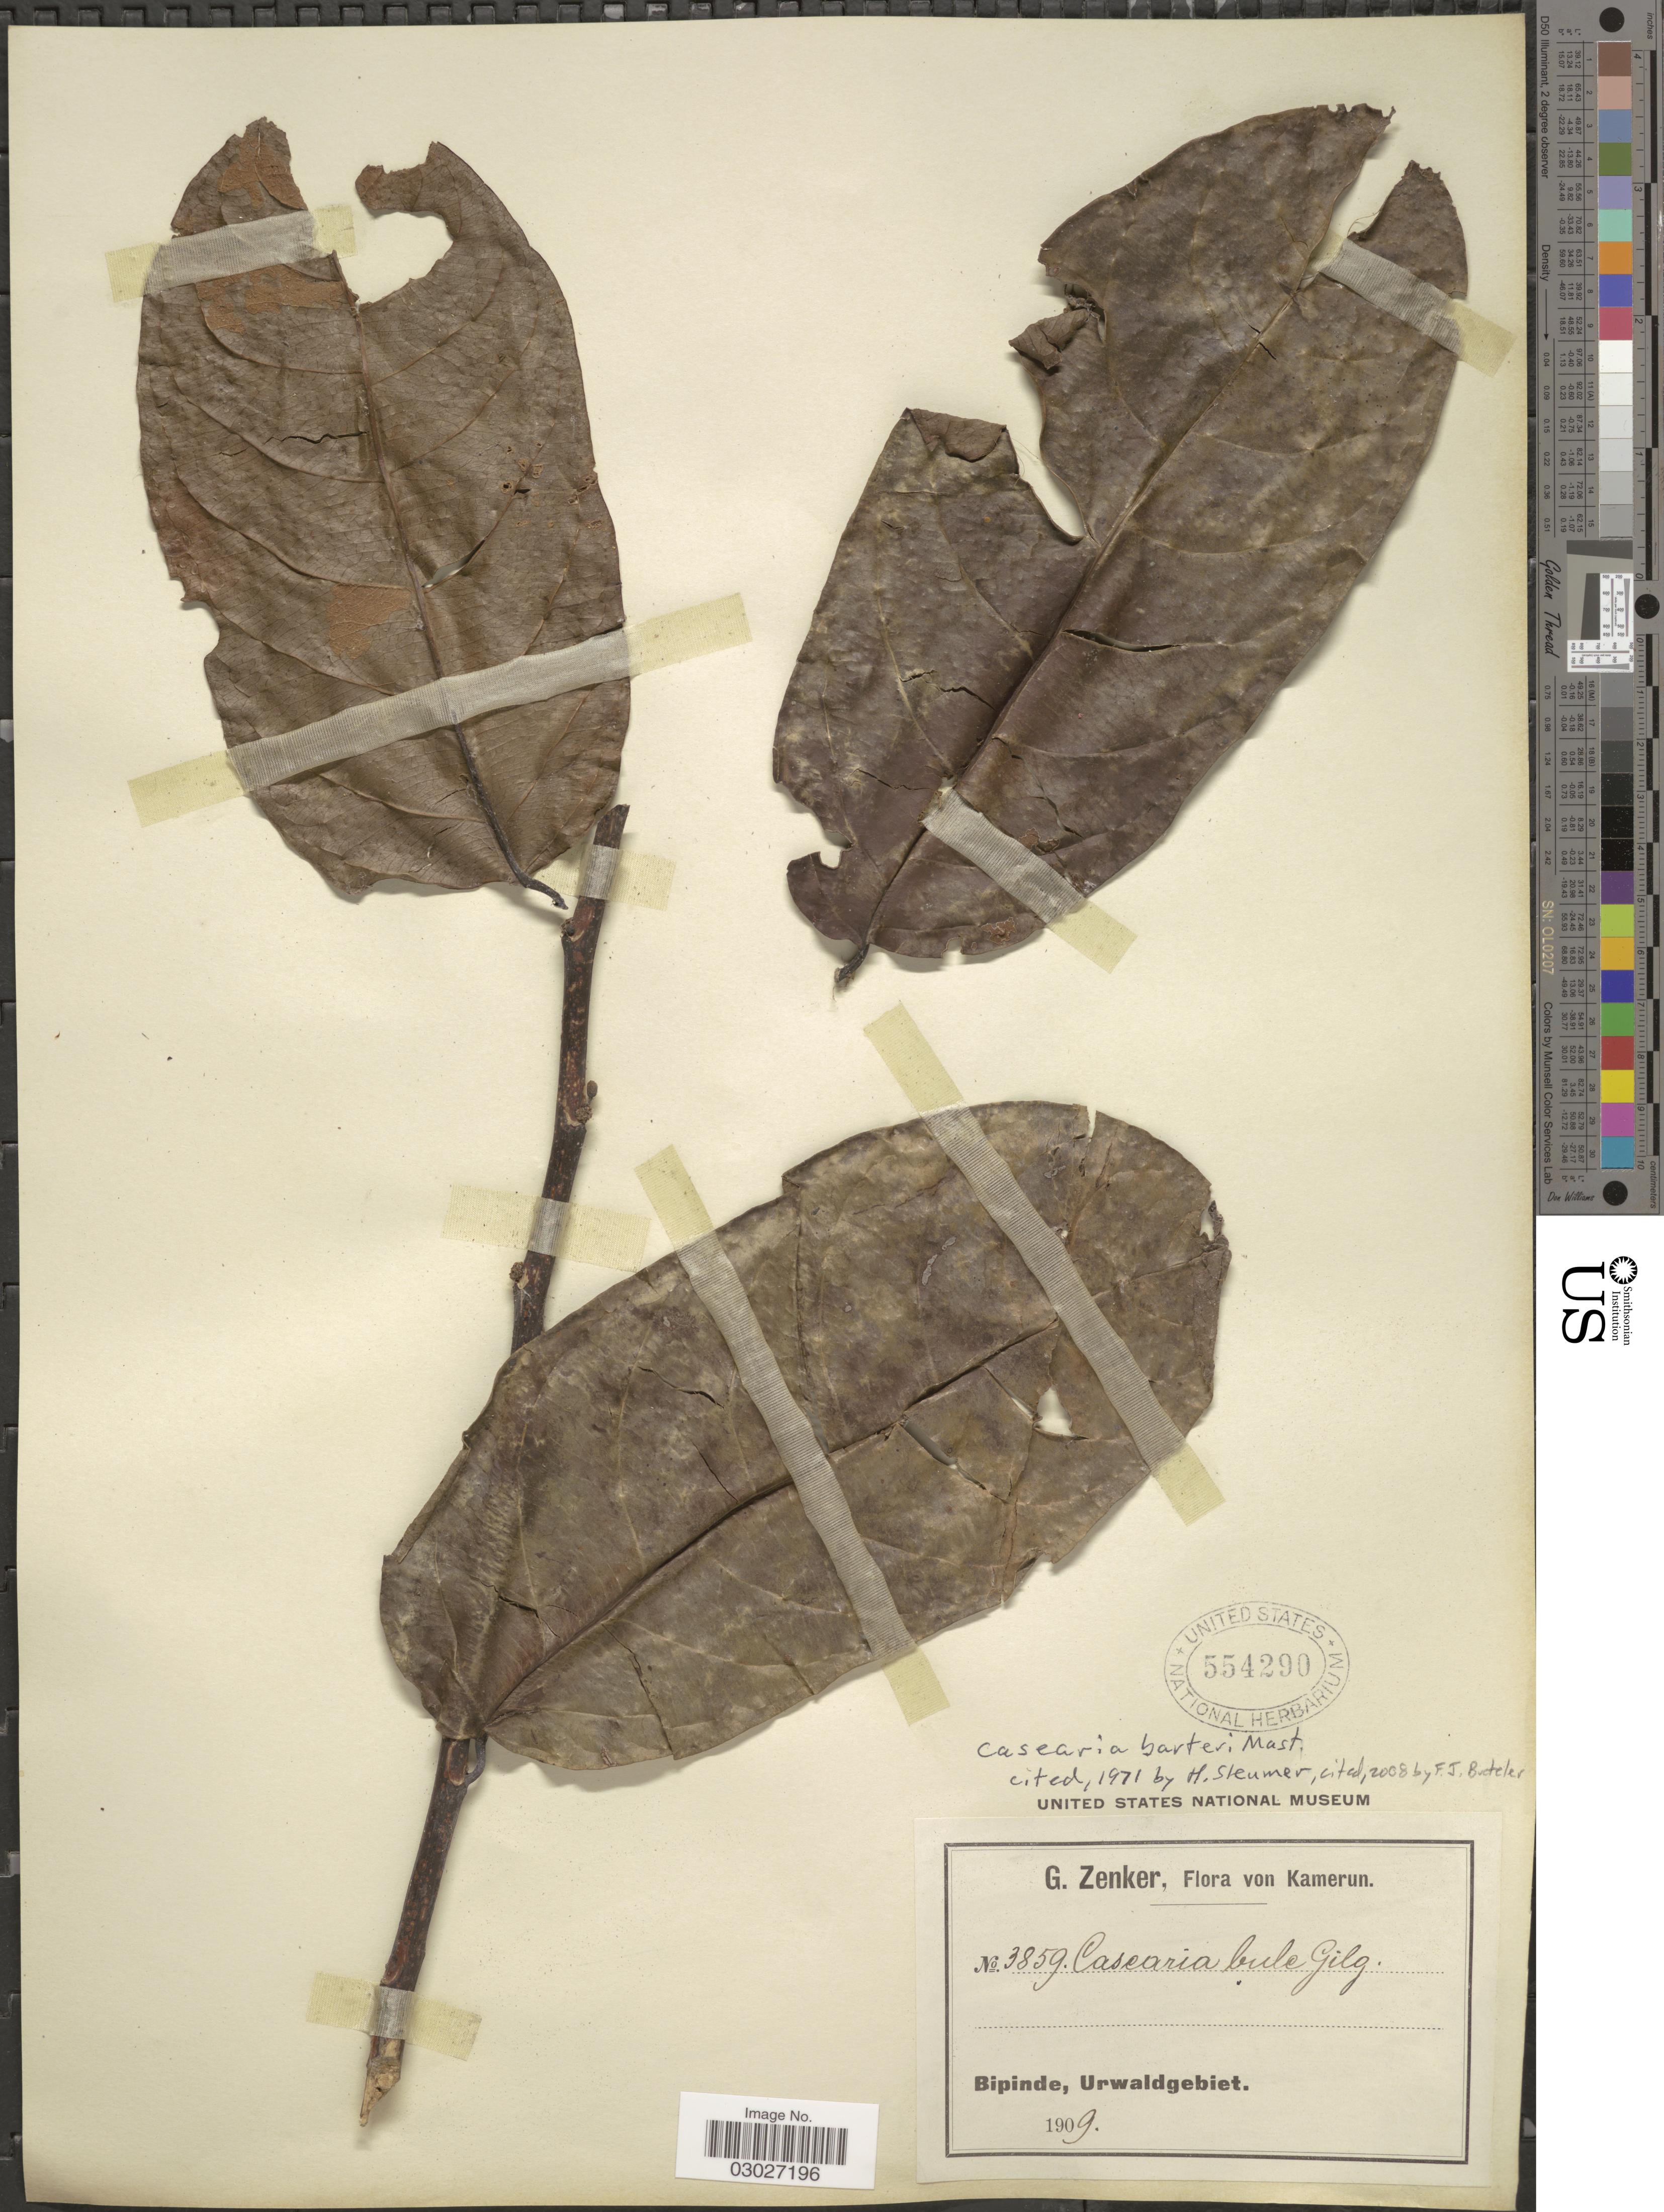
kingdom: Plantae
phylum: Tracheophyta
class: Magnoliopsida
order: Malpighiales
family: Salicaceae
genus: Casearia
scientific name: Casearia barteri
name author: Mast.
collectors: G. A. Zenker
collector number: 3859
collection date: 1909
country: Cameroon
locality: Kamerun. Bipinde, Urwaldgebiet.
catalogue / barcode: US 554290